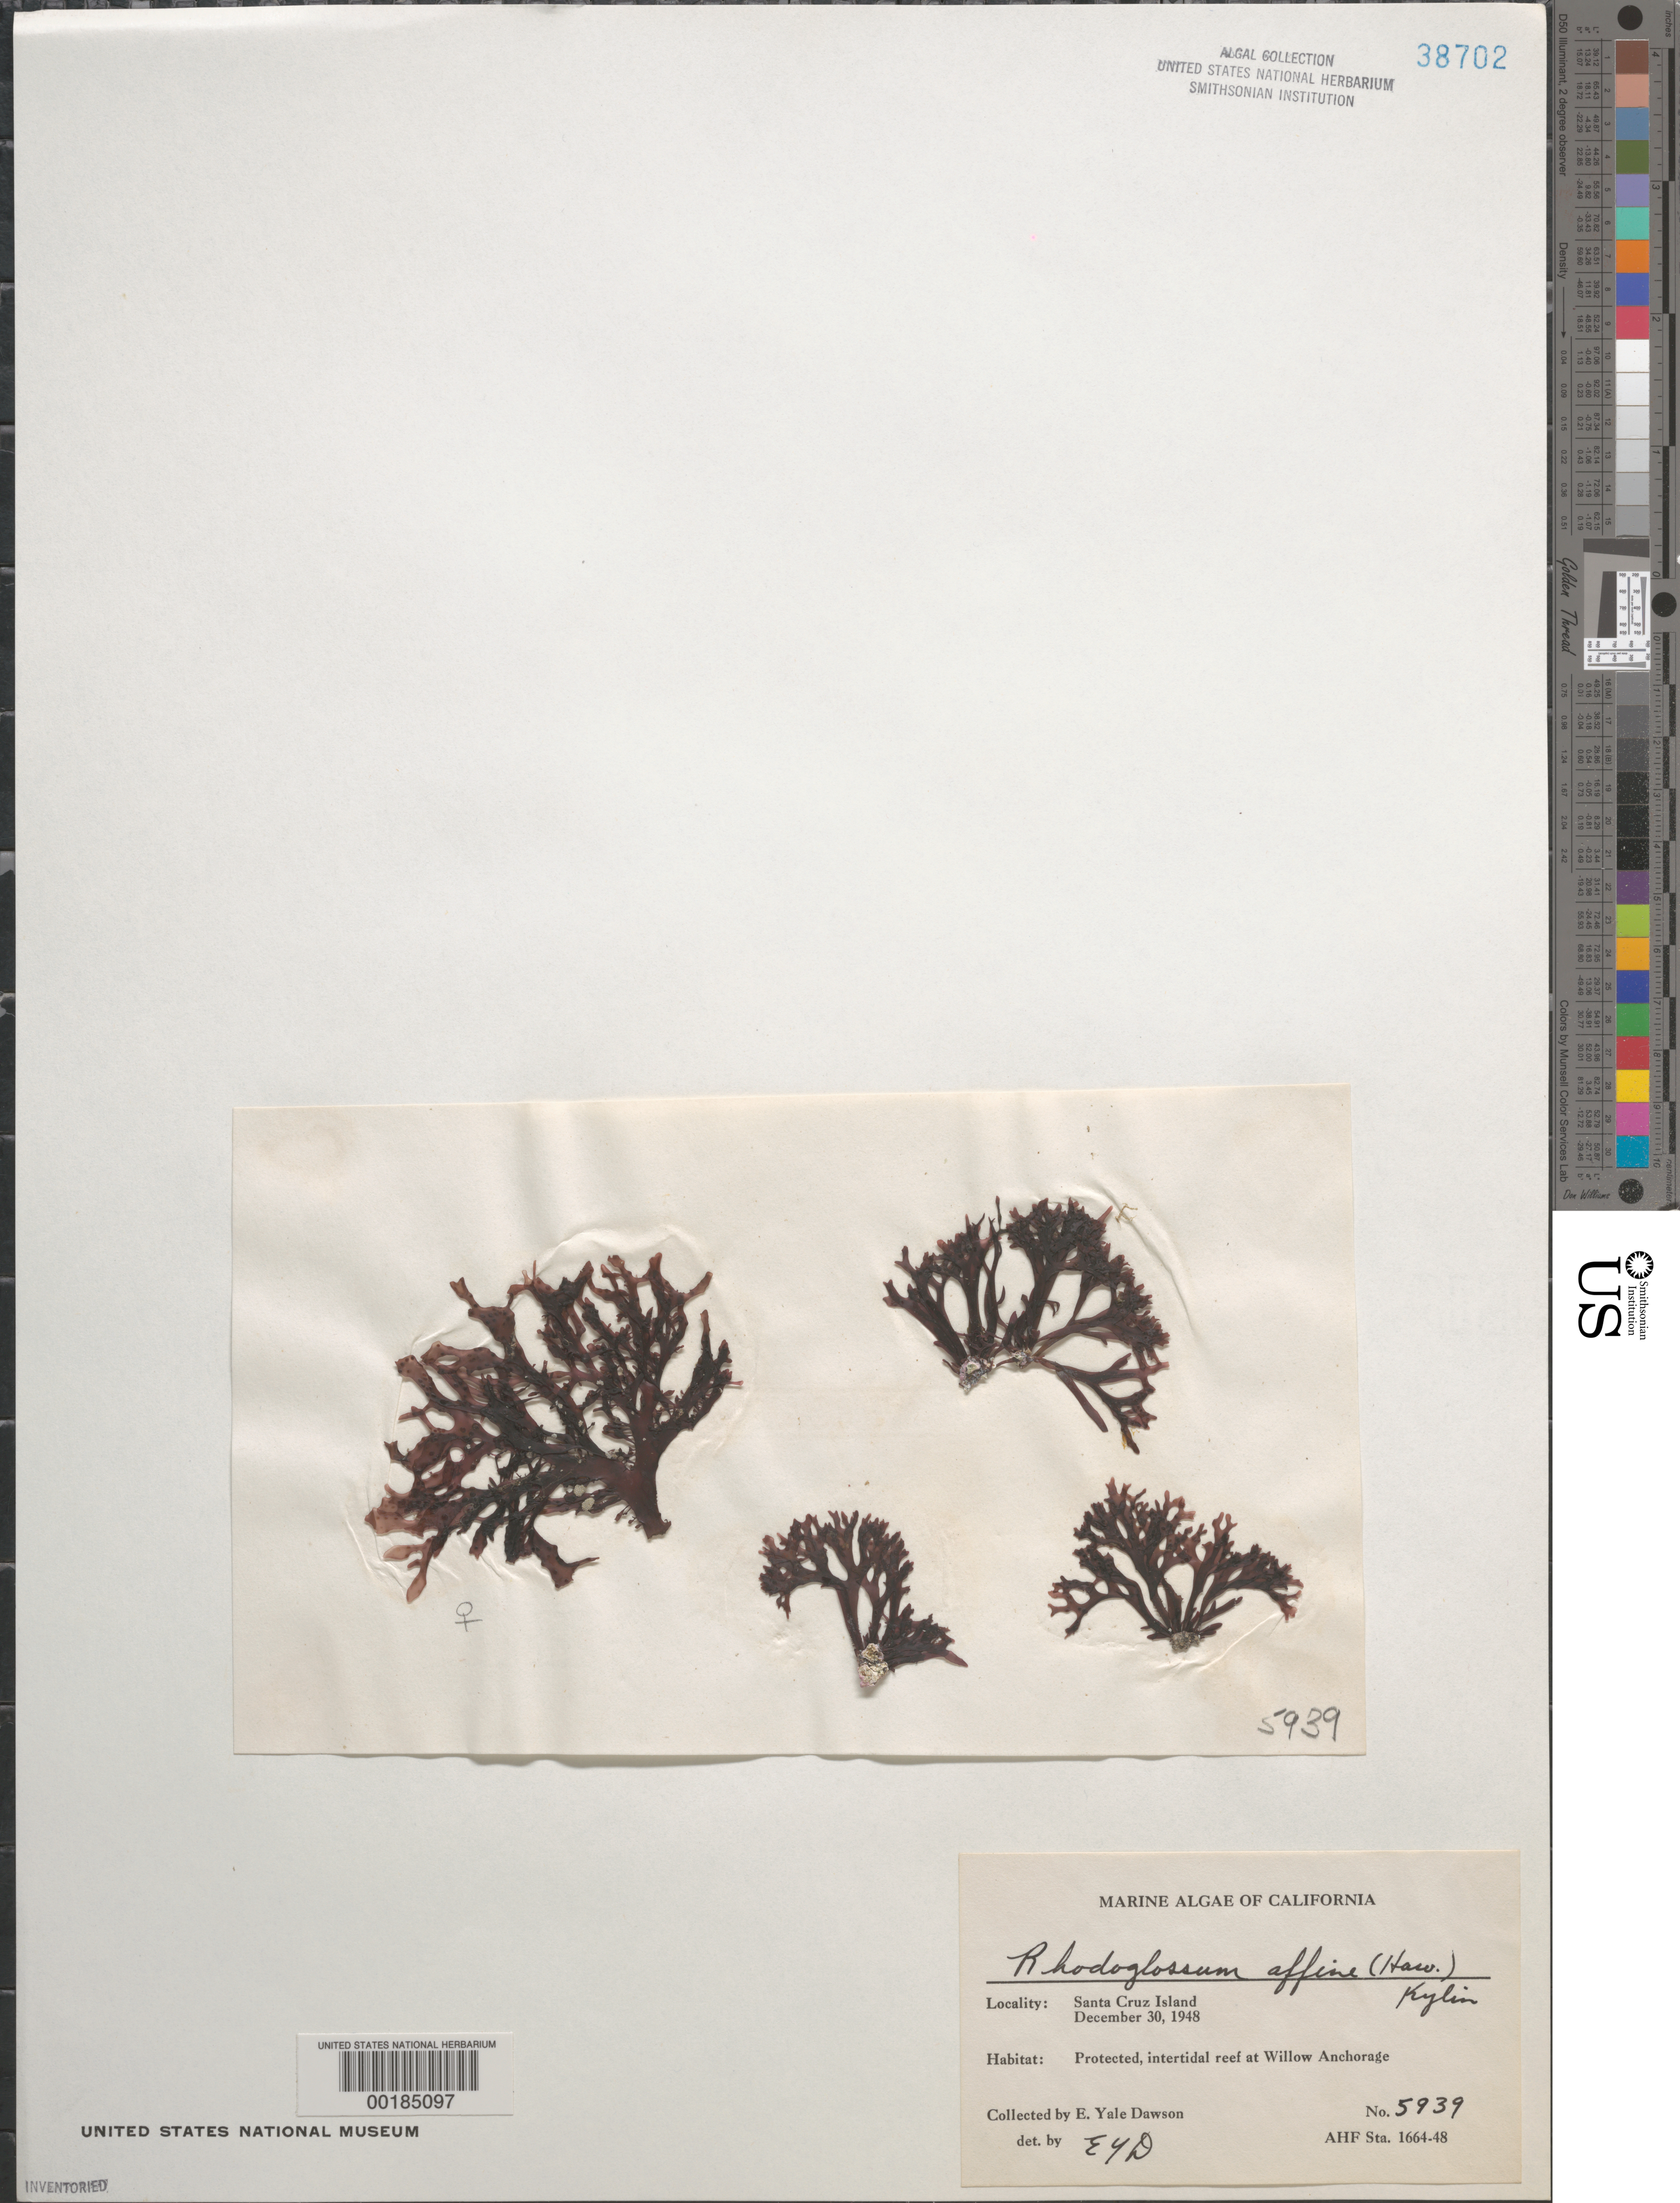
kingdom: Plantae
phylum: Rhodophyta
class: Florideophyceae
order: Gigartinales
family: Gigartinaceae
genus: Mazzaella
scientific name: Mazzaella affinis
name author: (Harvey) Fredericq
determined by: Algae name updating Project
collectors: E. Y. Dawson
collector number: EYD 5939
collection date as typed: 30 Dec 1948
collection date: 1948-12-30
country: United States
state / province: California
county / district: Santa Barbara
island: Santa Cruz Island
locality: Willow Anchorage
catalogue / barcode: US 38702